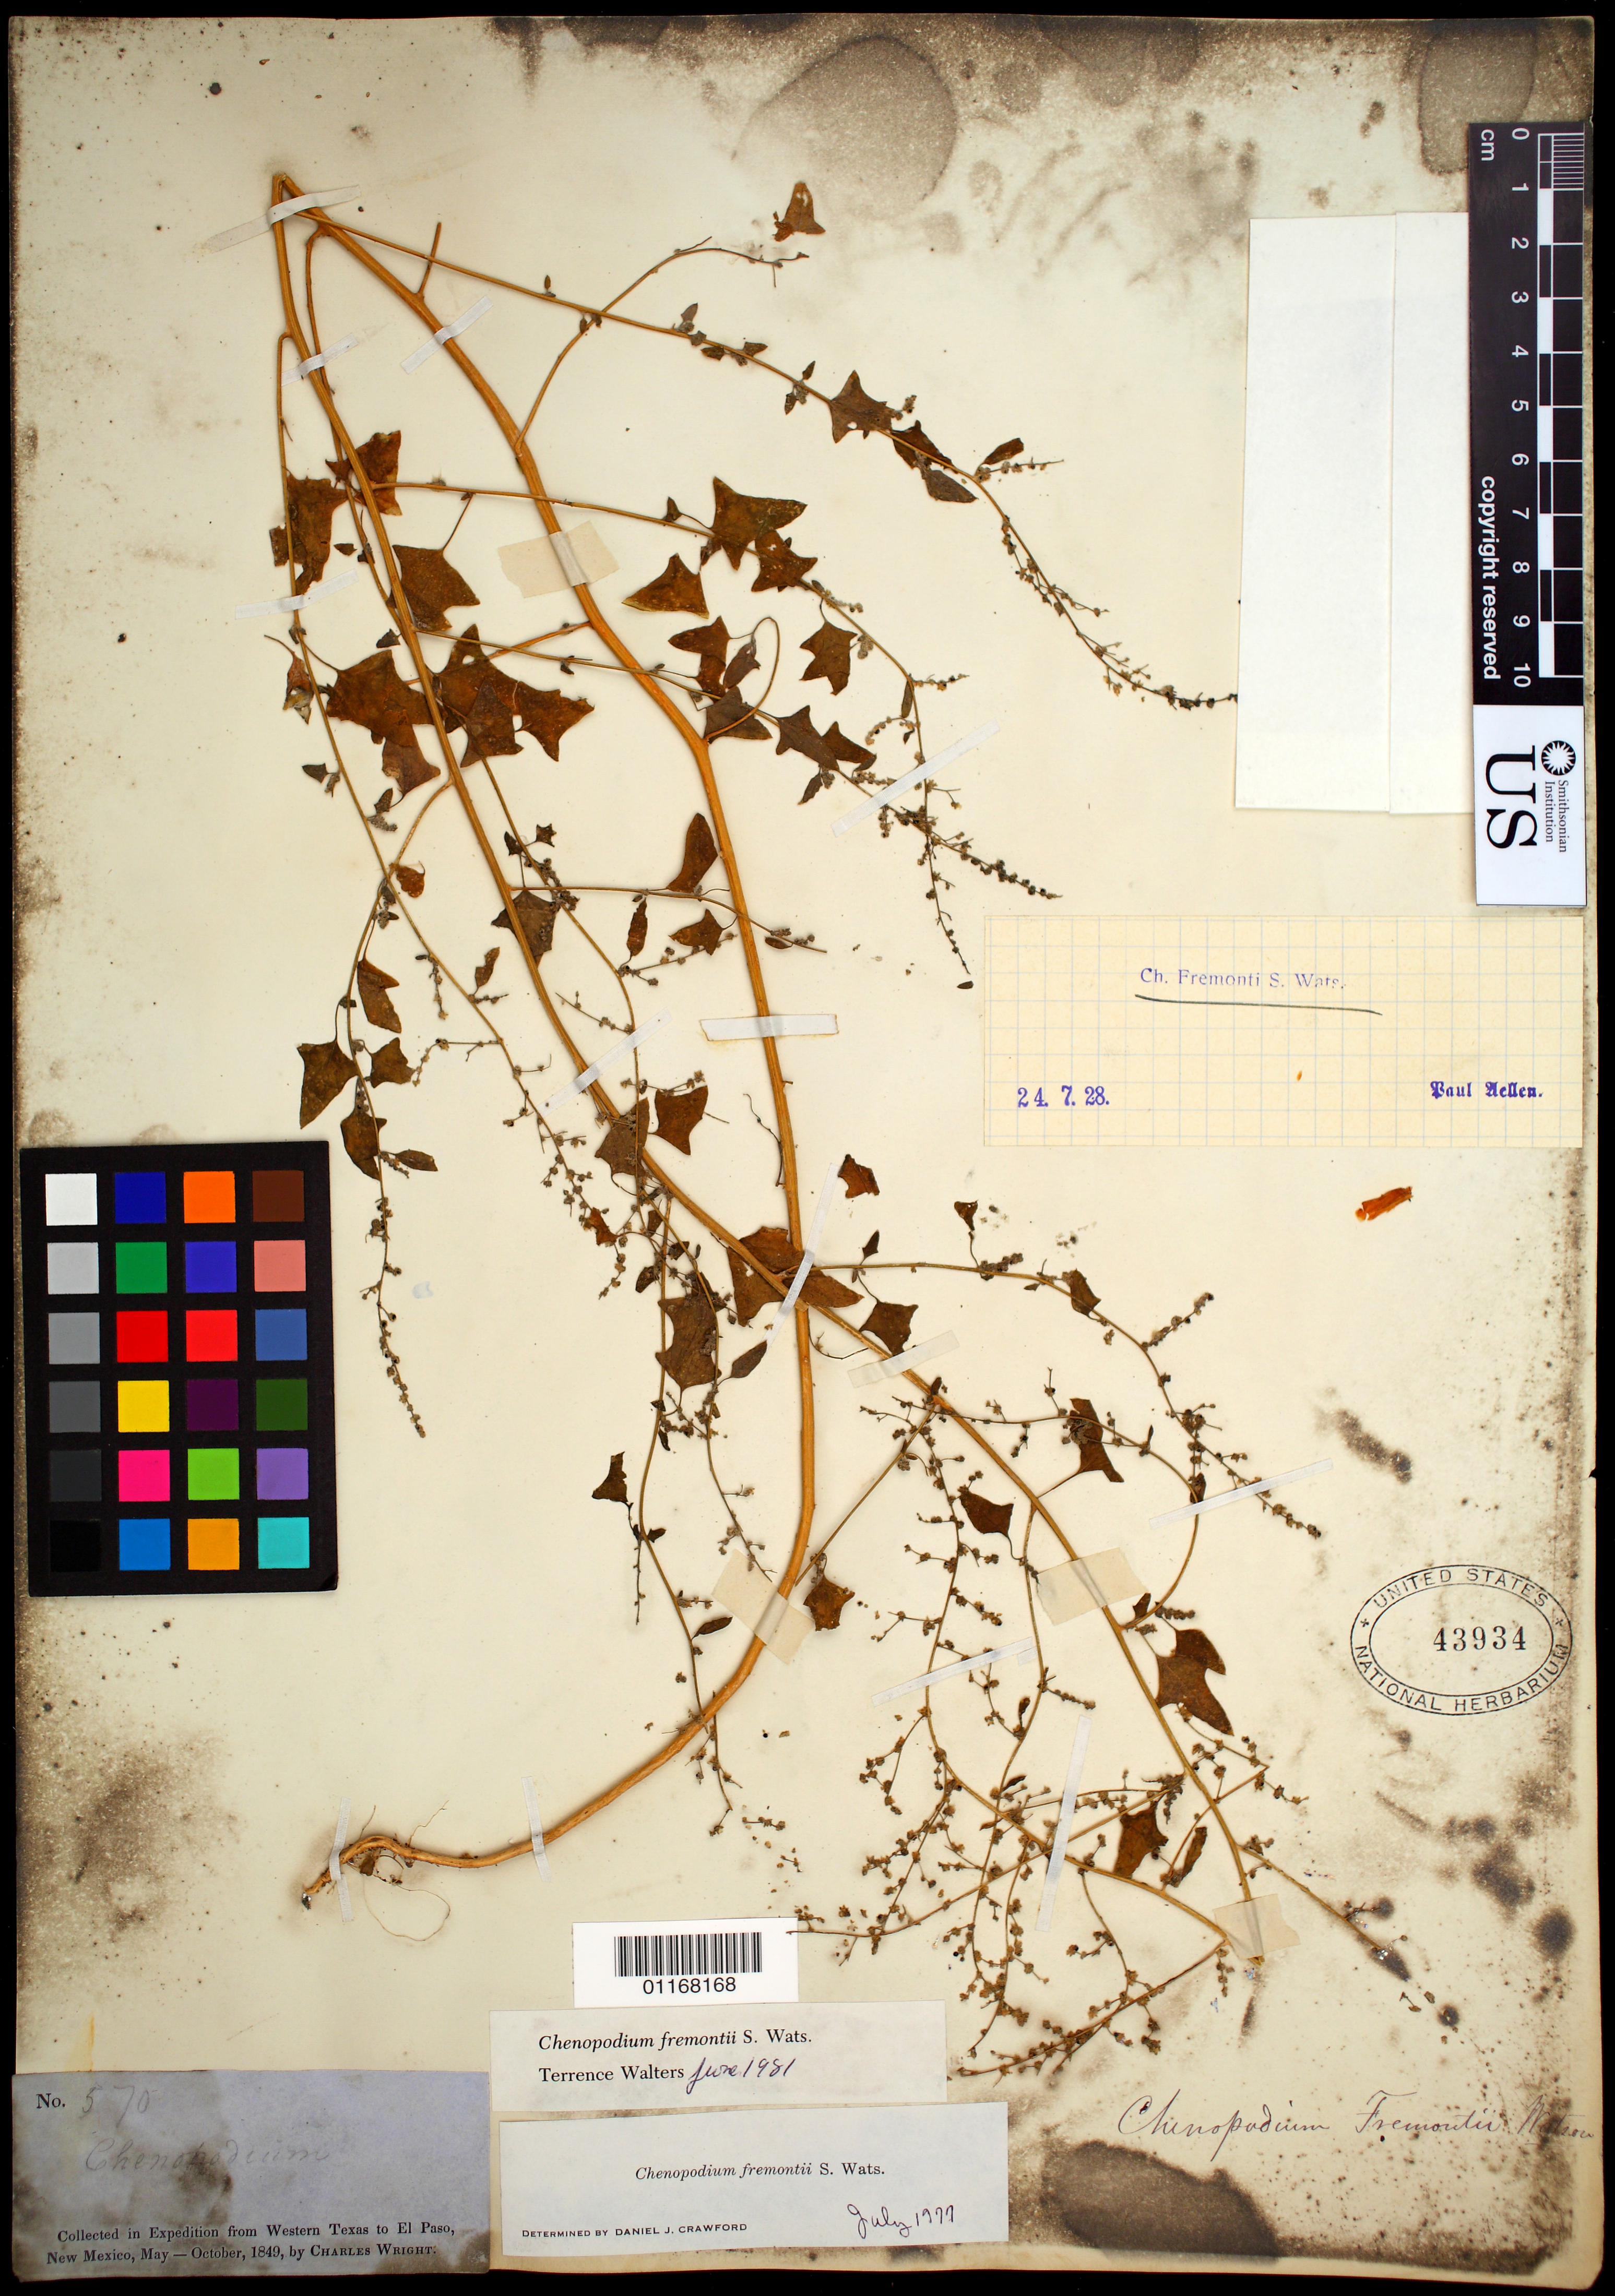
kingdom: Plantae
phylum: Tracheophyta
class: Magnoliopsida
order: Caryophyllales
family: Amaranthaceae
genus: Chenopodium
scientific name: Chenopodium fremontii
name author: S. Watson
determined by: Walters, T.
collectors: C. Wright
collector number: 570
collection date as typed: May 1849 to -- Oct 1849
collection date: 1849-05/1849-10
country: United States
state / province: New Mexico / Texas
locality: From Western Texas to El Paso, New Mexico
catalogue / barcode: US 43934